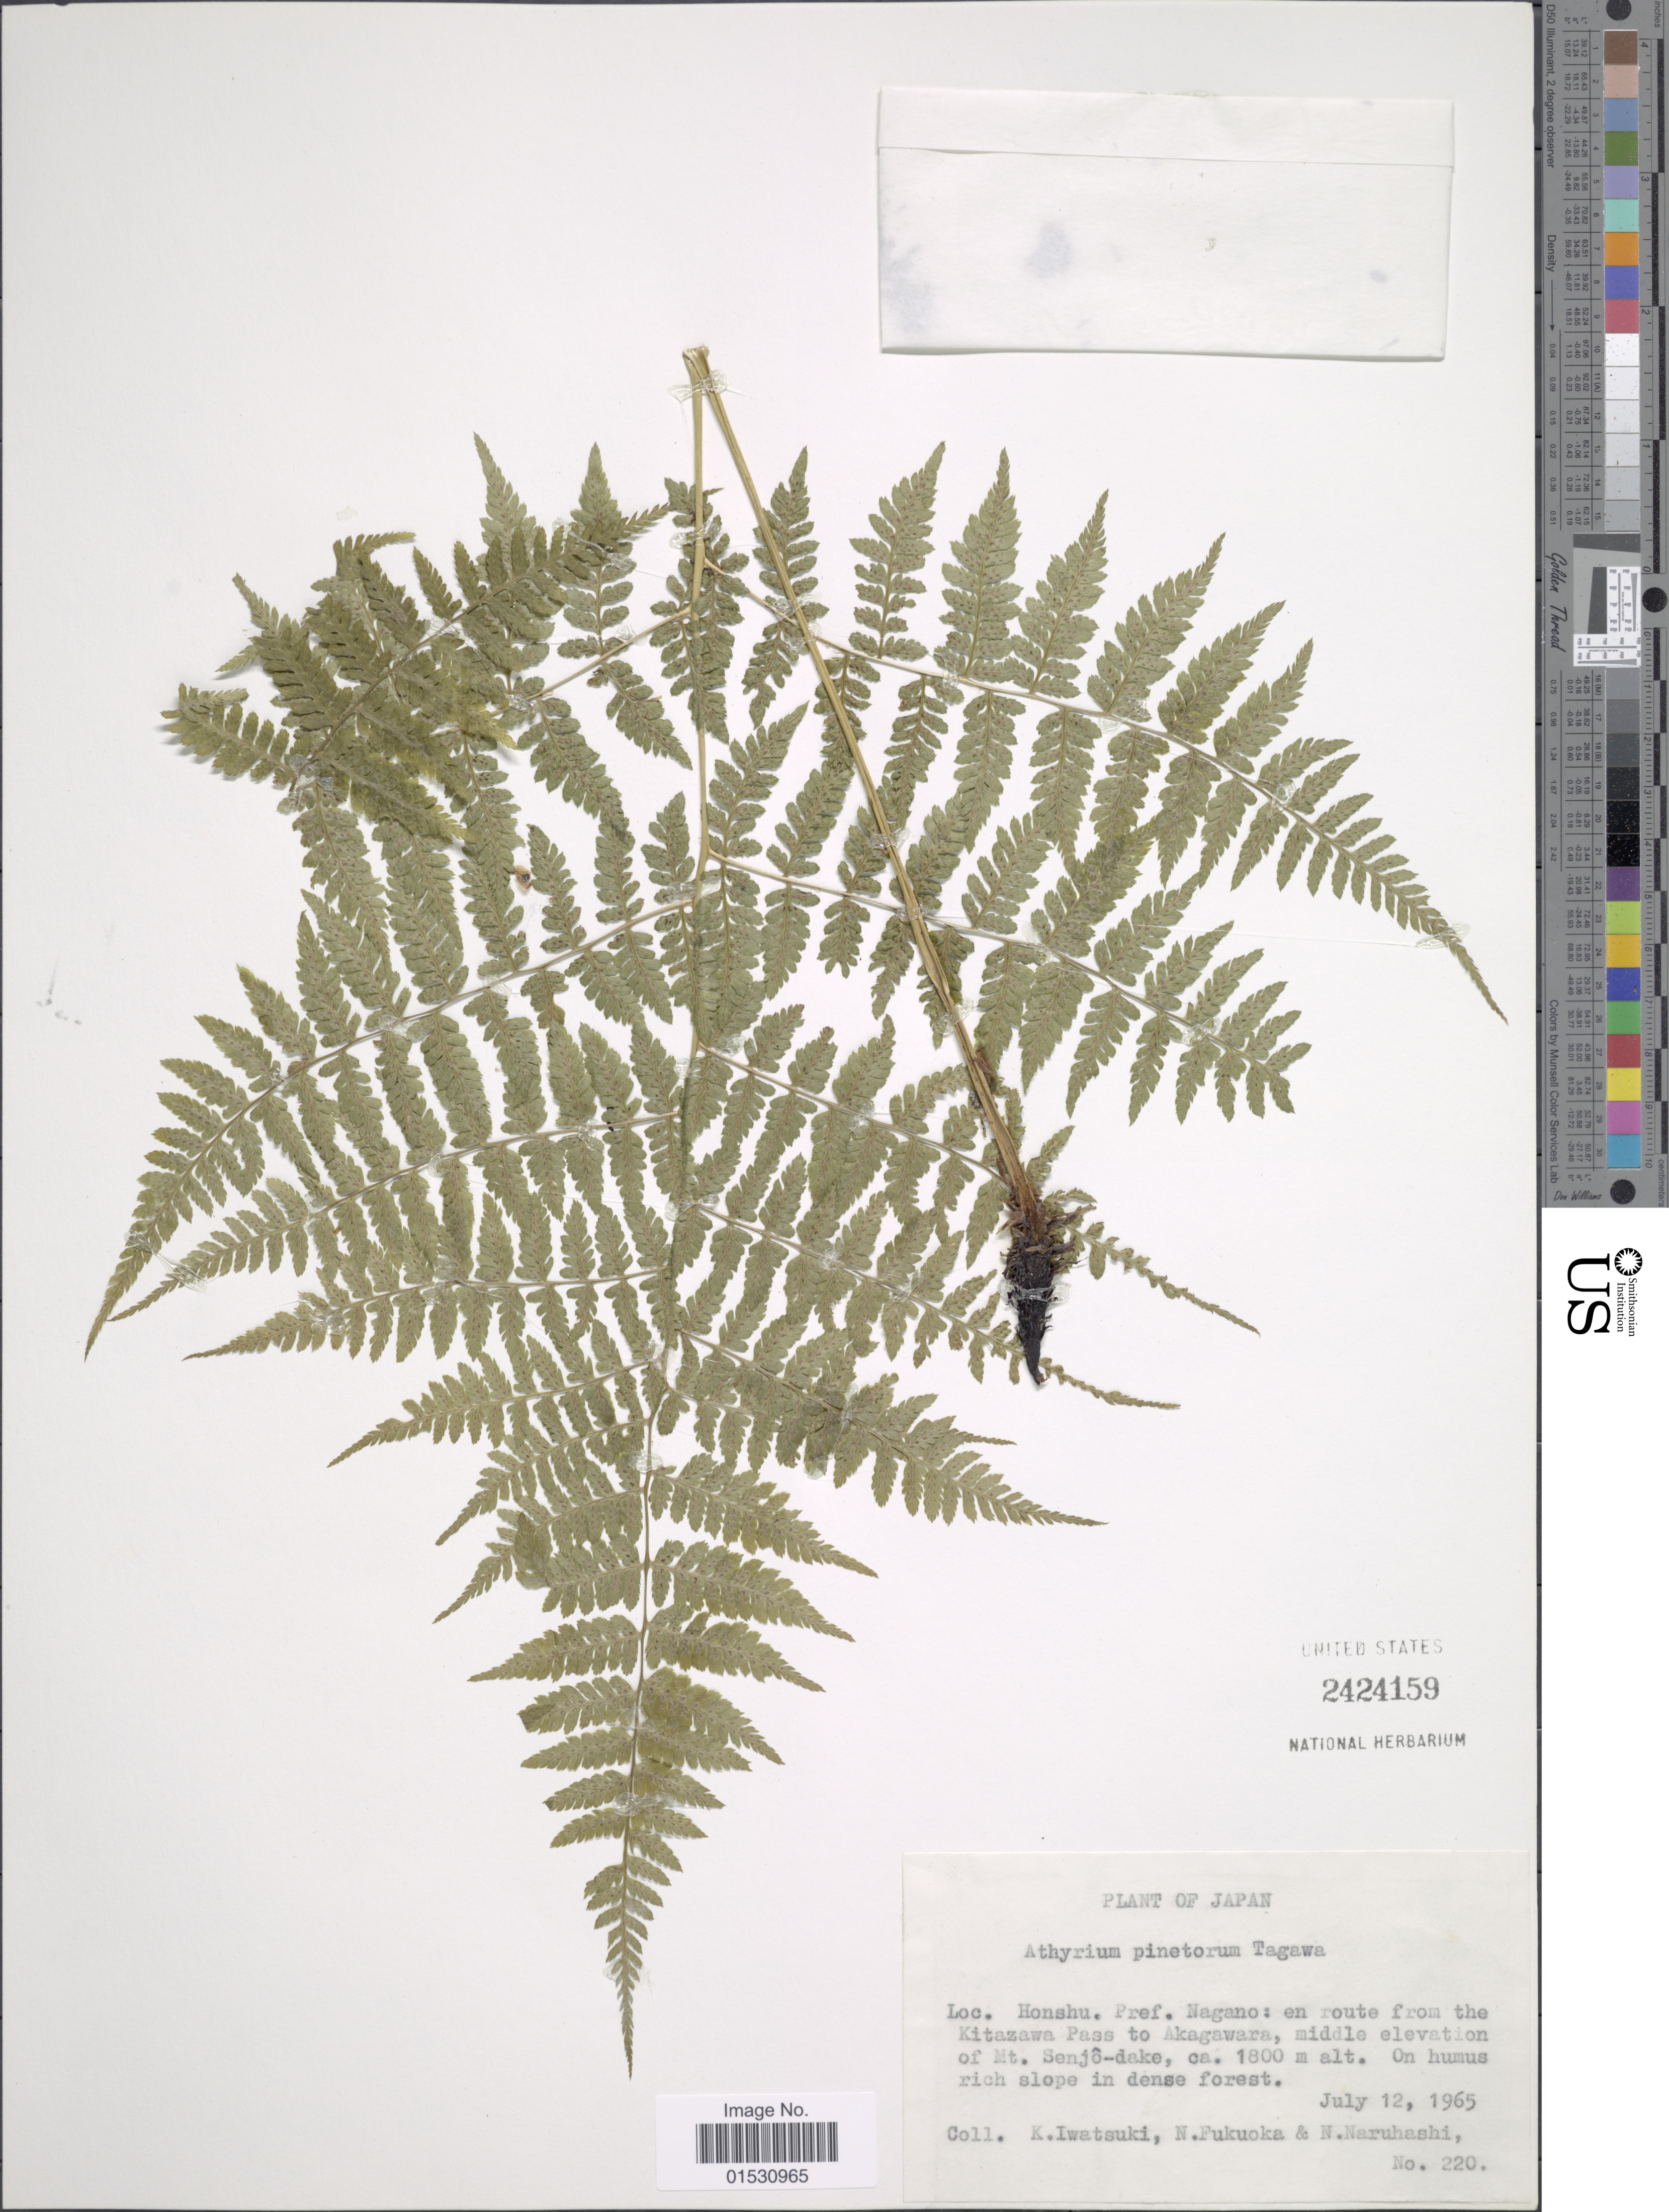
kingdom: Plantae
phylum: Tracheophyta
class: Polypodiopsida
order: Polypodiales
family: Athyriaceae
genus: Athyrium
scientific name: Athyrium pinetorum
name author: Tagawa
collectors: K. Iwatsuki, N. Fukuoka & N. Naruhashi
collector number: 220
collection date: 1965-07-12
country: Japan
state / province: Nagano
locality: Honshu. Pref. Nagano: en route from the Kitazawa Pass to Akagawara, middle elevation of Mt. Senjo-dake.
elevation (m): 1800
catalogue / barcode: US 2424159